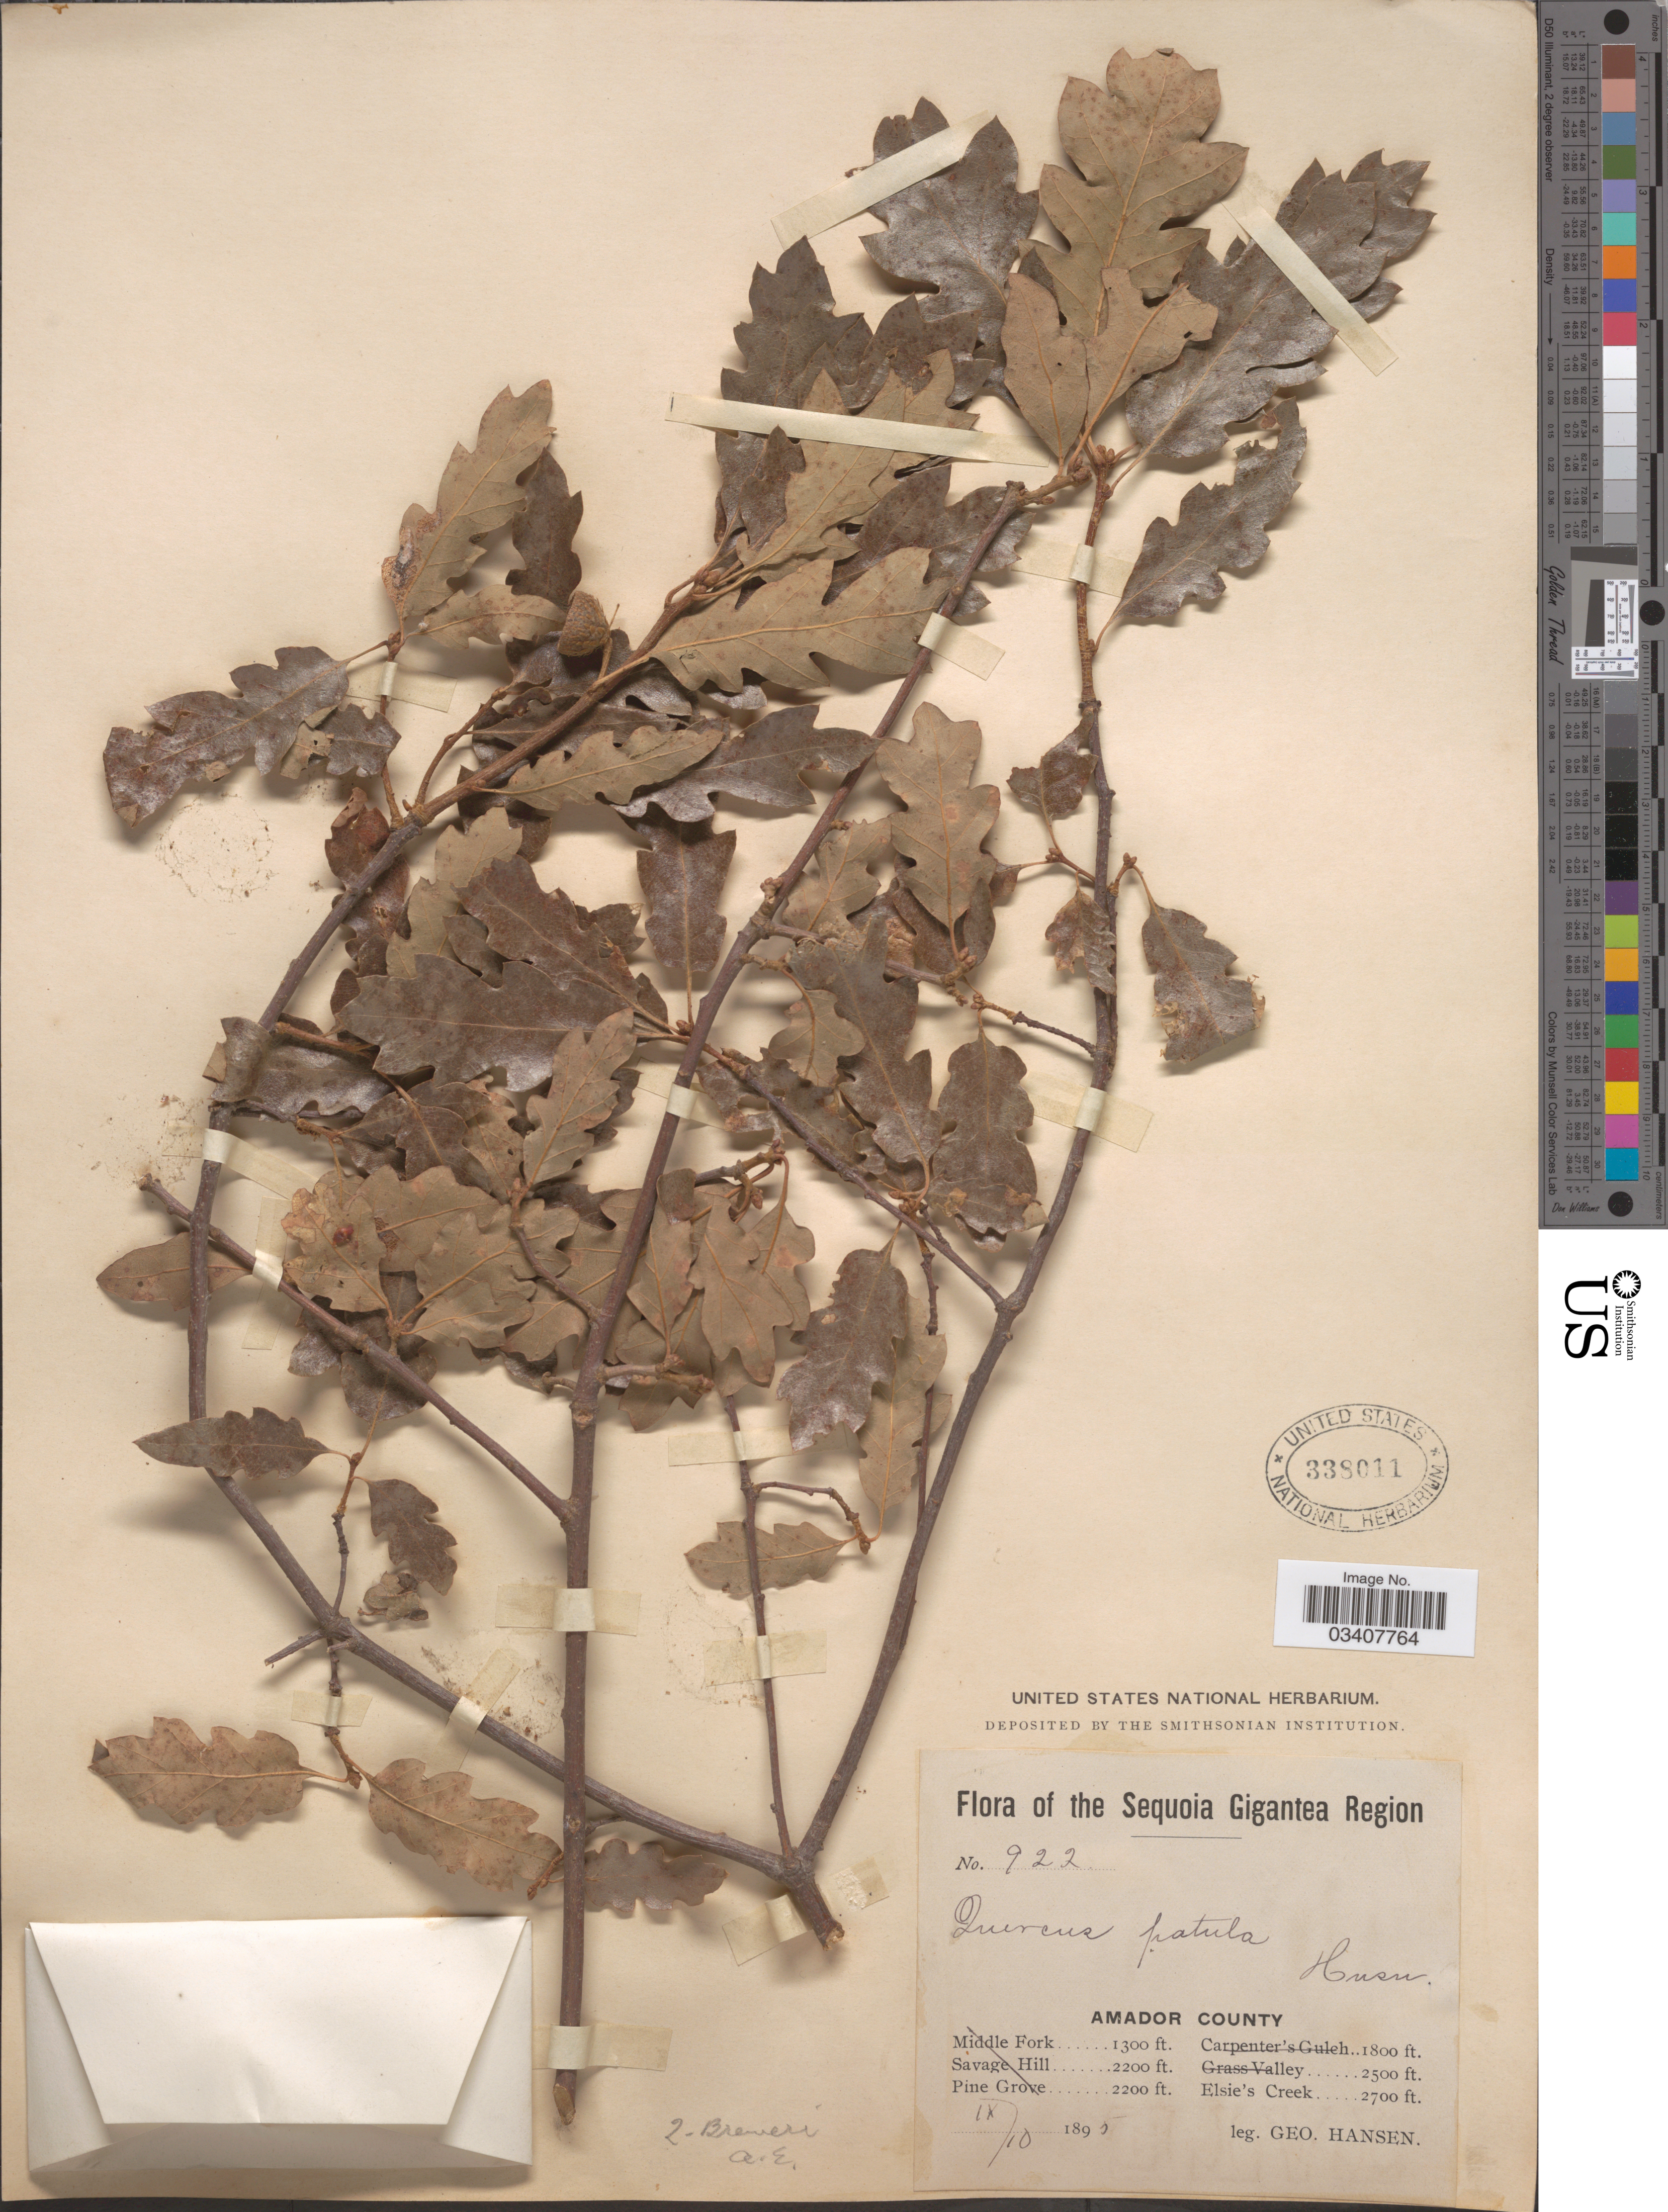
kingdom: Plantae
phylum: Tracheophyta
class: Magnoliopsida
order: Fagales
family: Fagaceae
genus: Quercus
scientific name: Quercus oerstediana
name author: R. Br.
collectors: G. Hansen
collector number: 922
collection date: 1895-09-10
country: United States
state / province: California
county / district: Amador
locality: The Sequoia Gigantea Region. Amador County. Elsie's Creek.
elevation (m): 823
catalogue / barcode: US 338011